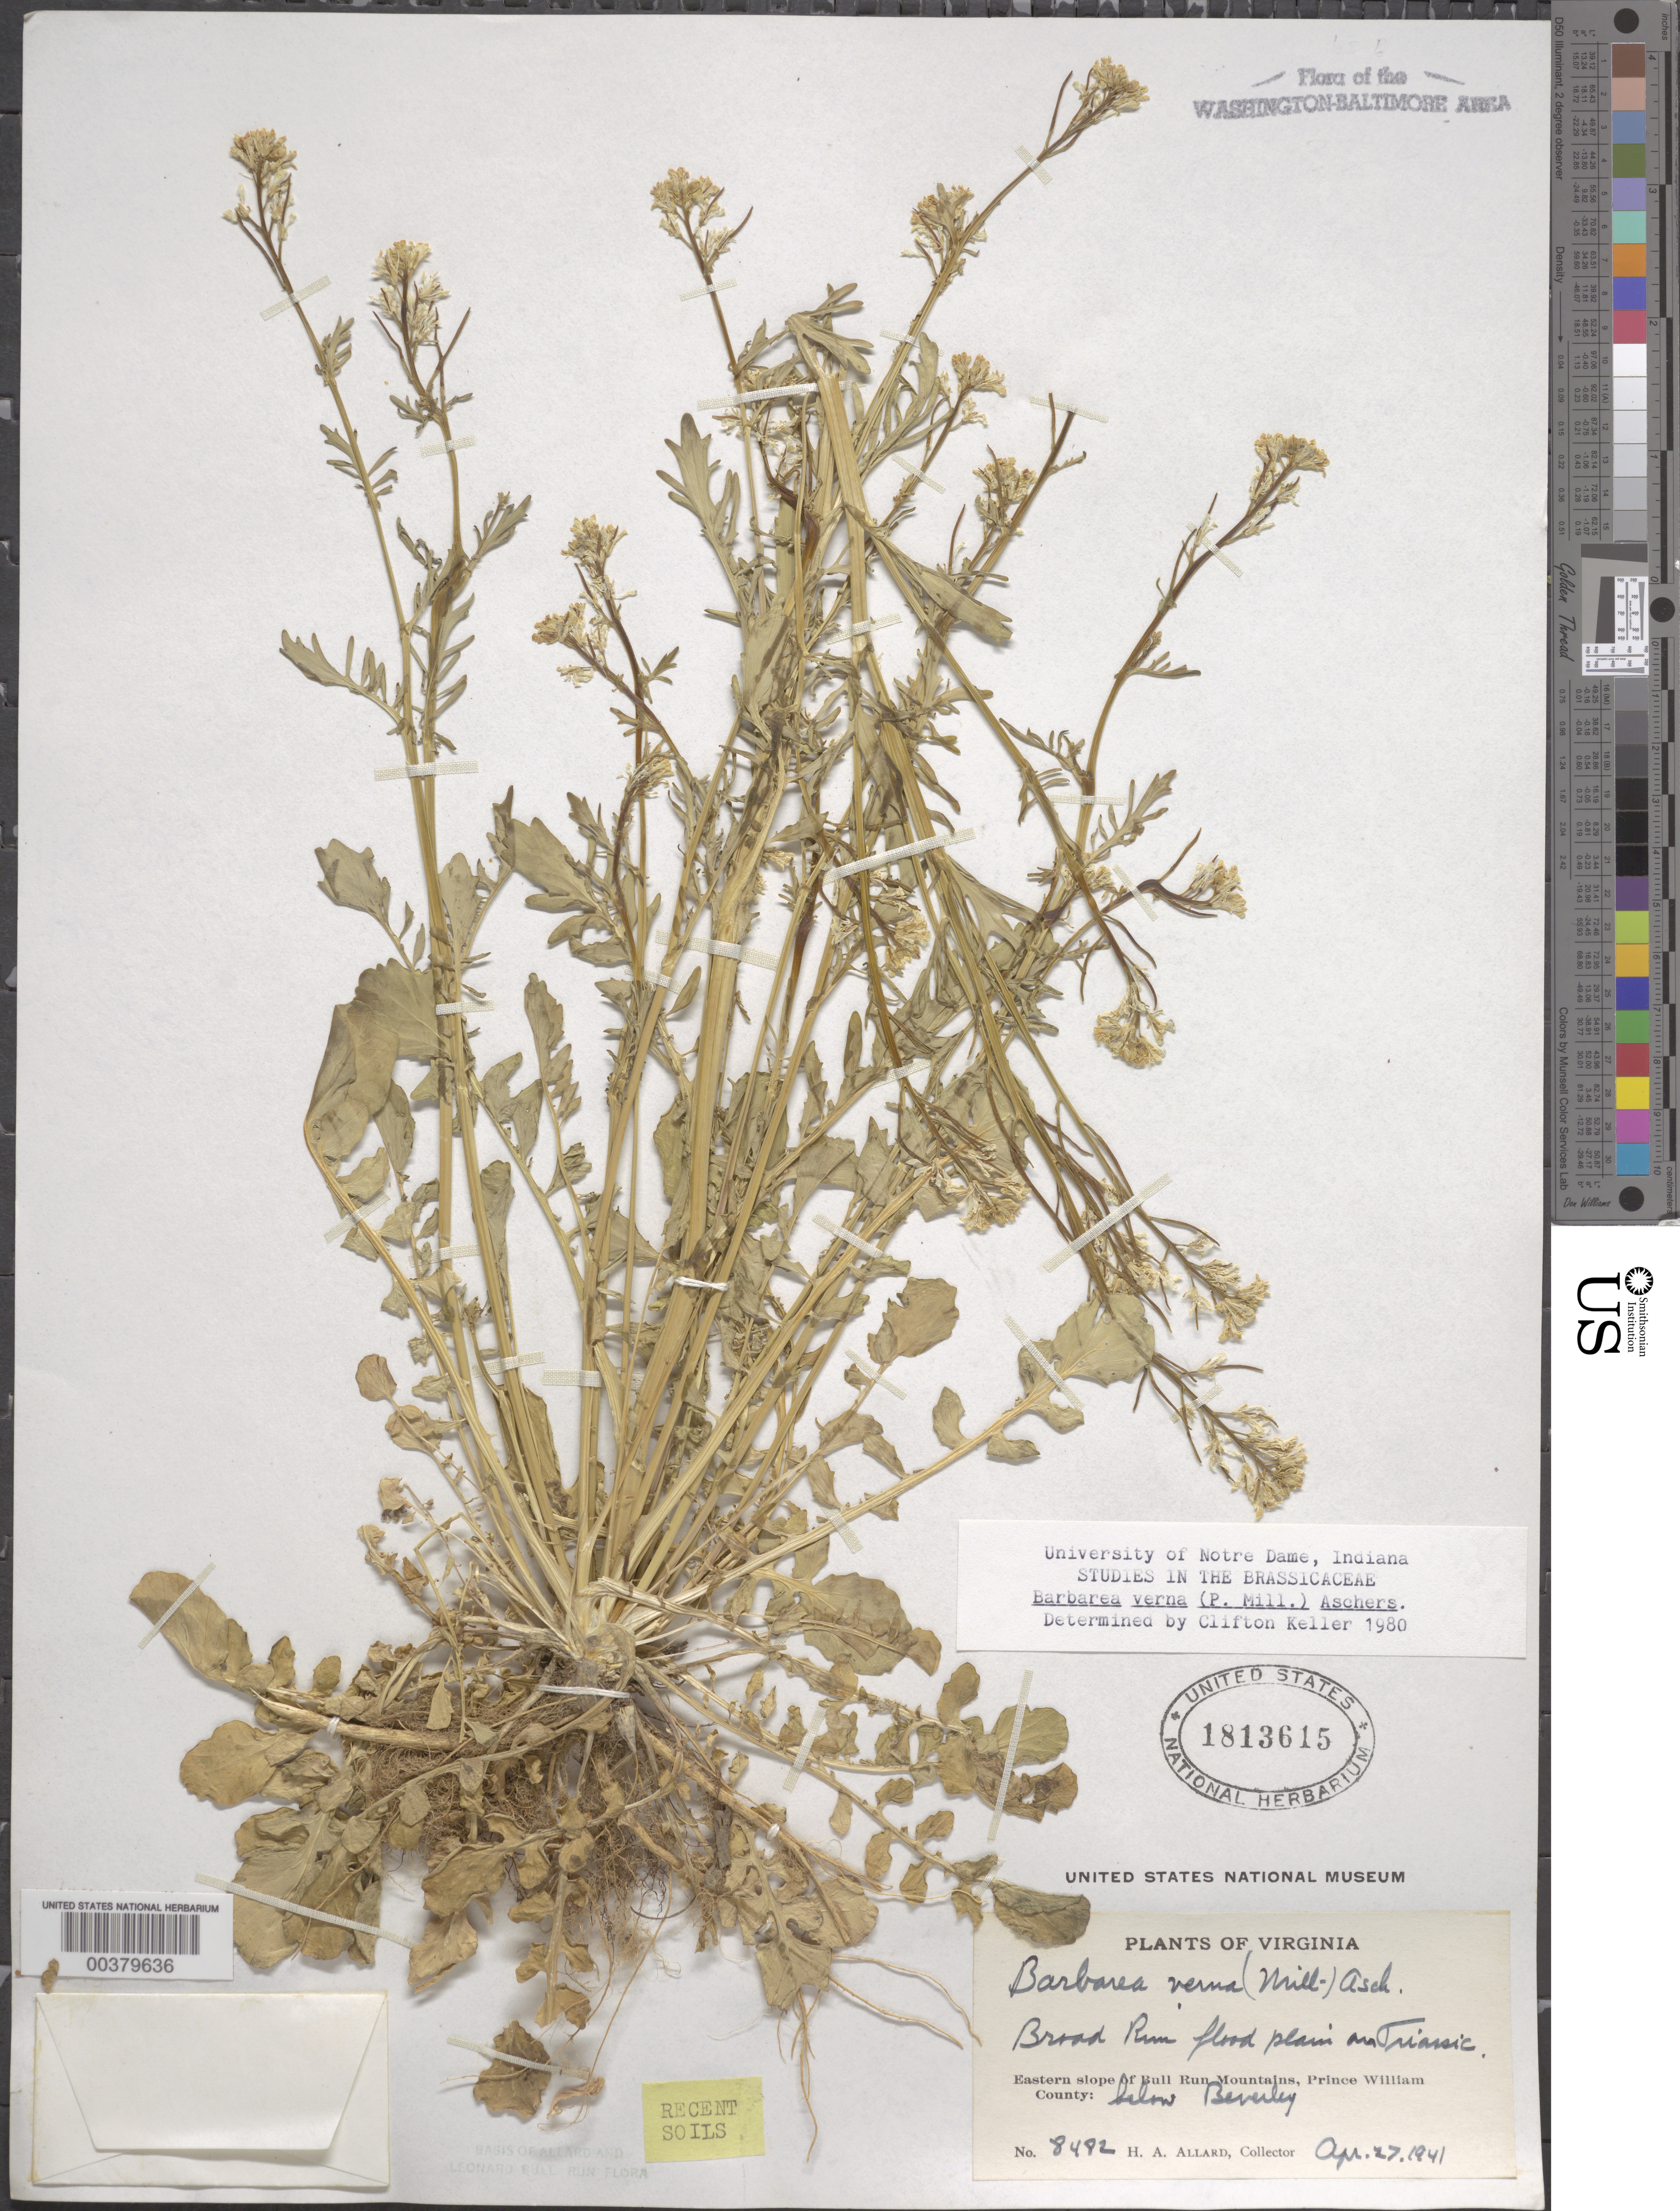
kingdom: Plantae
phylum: Tracheophyta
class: Magnoliopsida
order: Brassicales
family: Brassicaceae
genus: Barbarea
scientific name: Barbarea verna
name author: (Mill.) Asch.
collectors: H. A. Allard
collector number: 8482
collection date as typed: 27 Apr 1941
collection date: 1941-04-27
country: United States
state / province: Virginia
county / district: Prince William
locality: Broad Run below Beverley Mill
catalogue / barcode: US 1813615